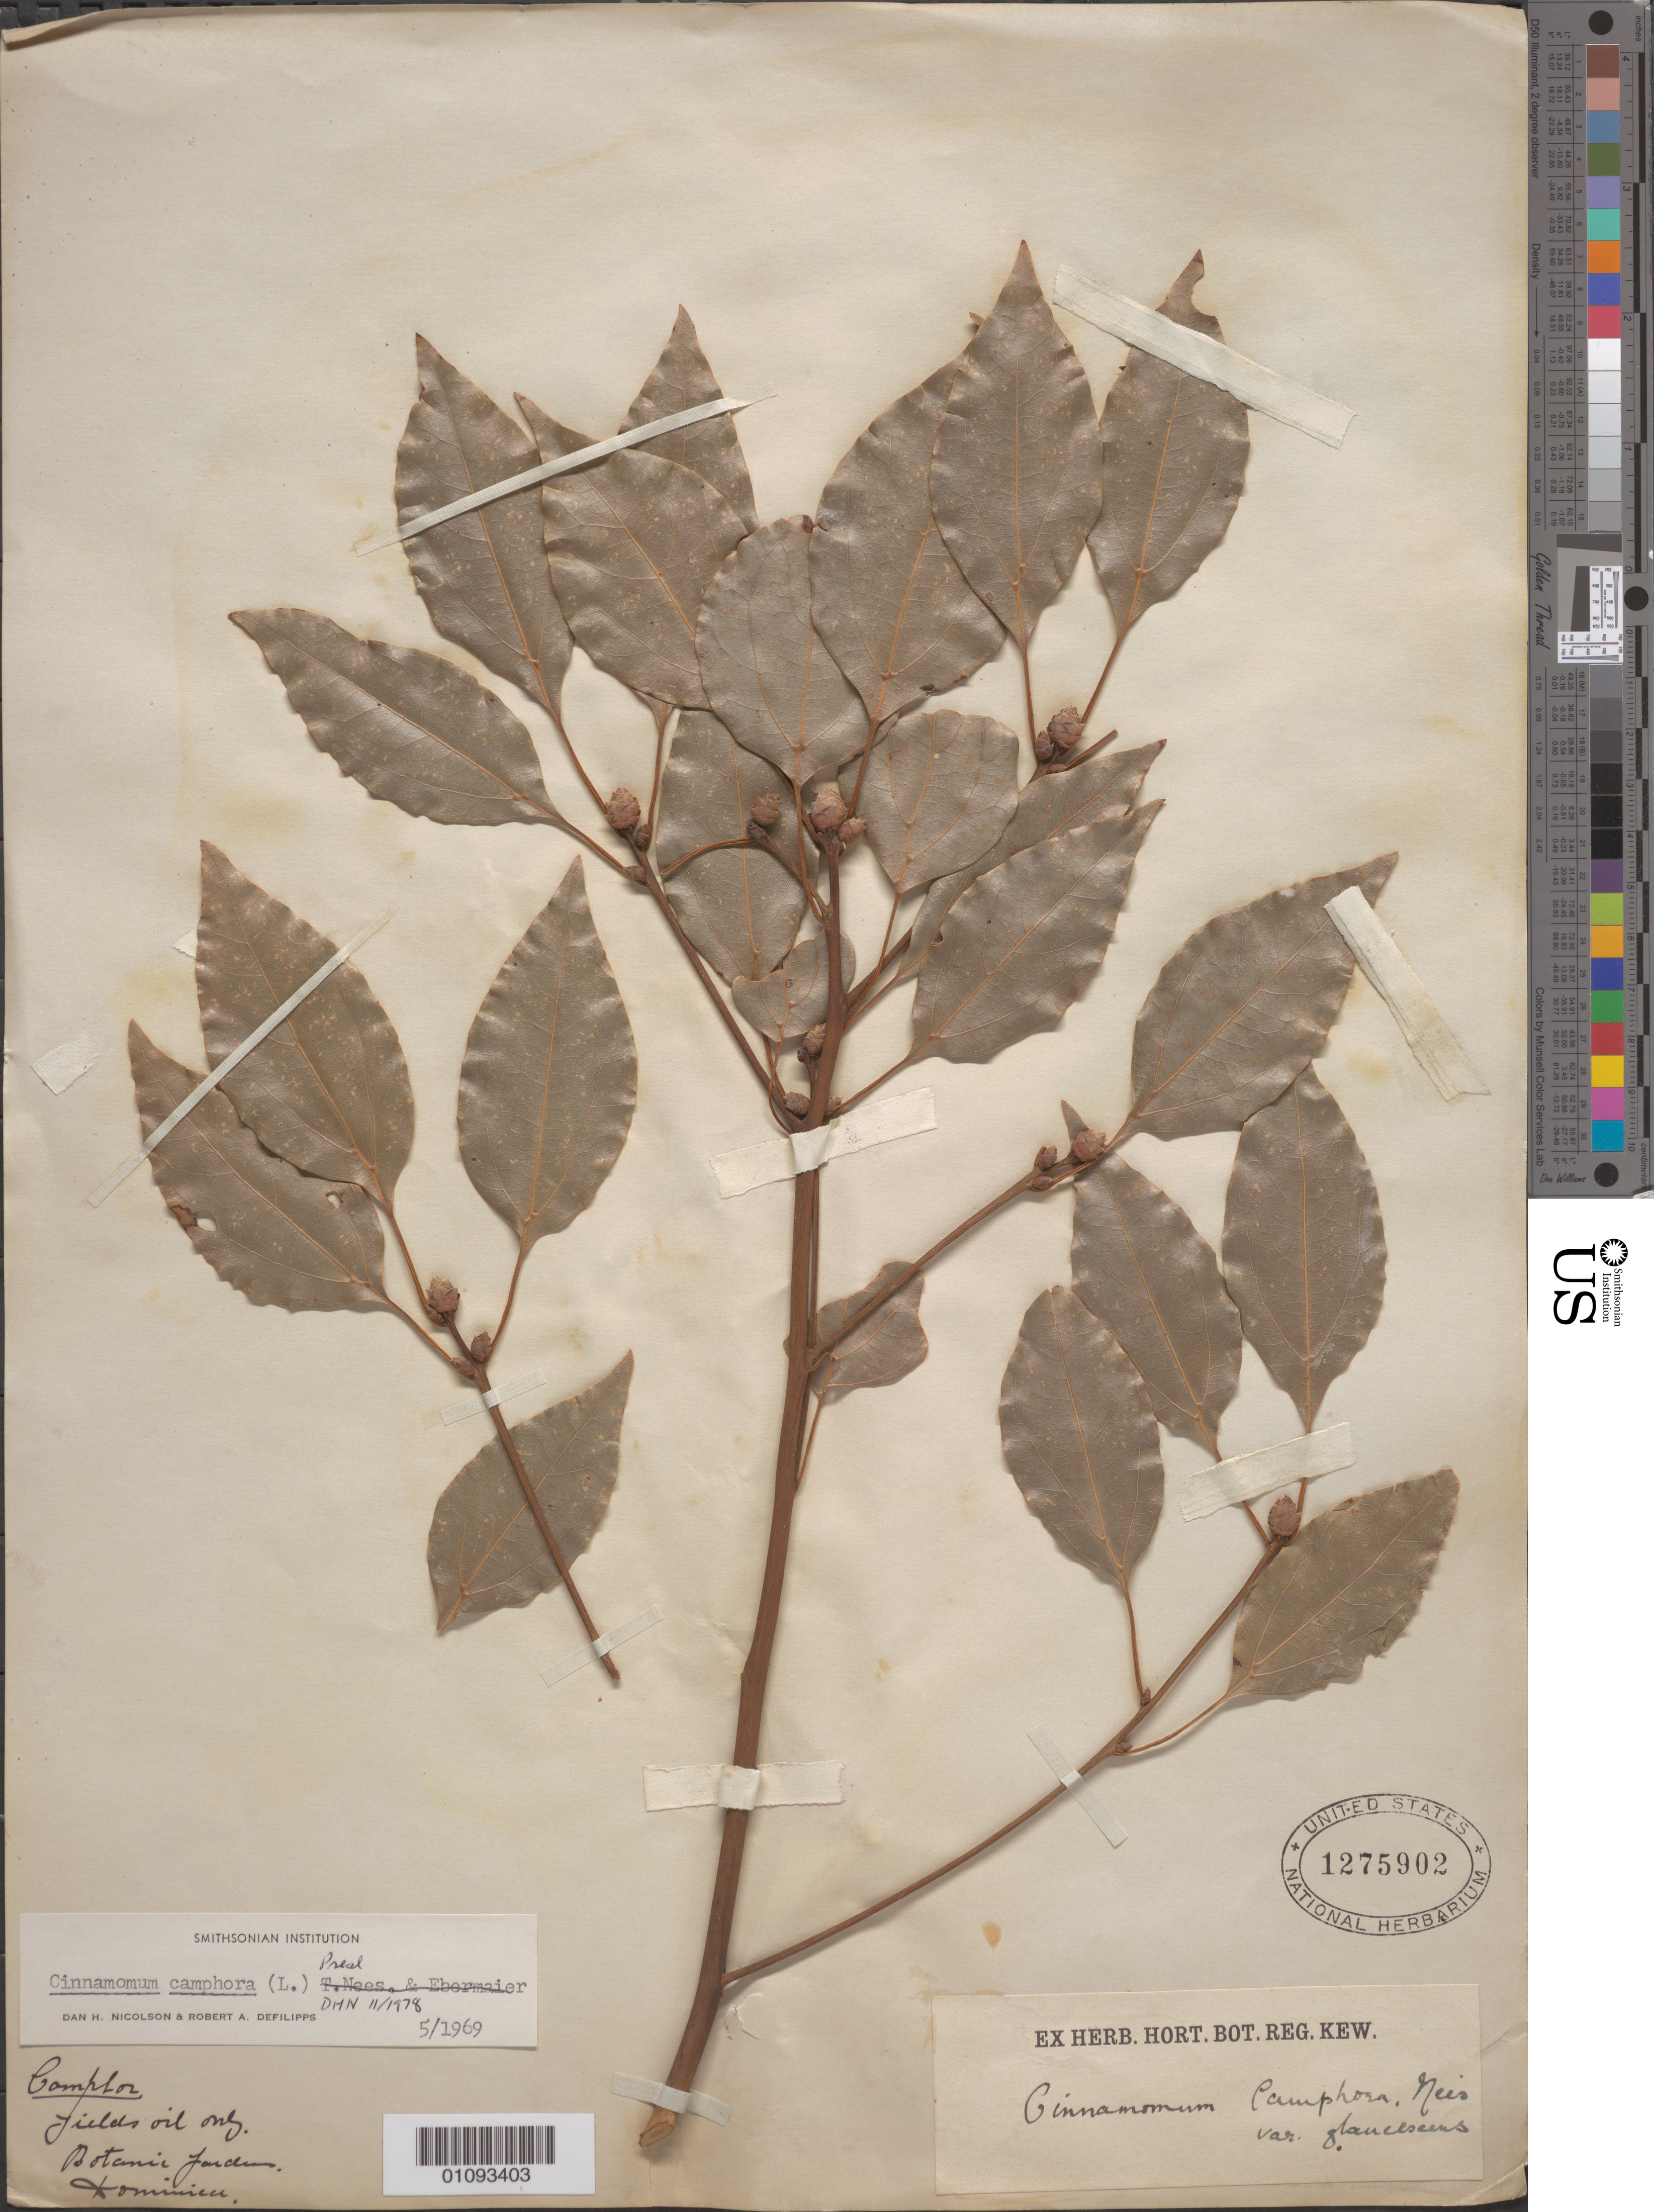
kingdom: Plantae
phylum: Tracheophyta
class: Magnoliopsida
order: Laurales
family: Lauraceae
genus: Cinnamomum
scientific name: Cinnamomum camphora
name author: (L.) J. Presl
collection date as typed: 1900 to -- --- 1999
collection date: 1900/1999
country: Dominica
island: Dominica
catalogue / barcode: US 1275902